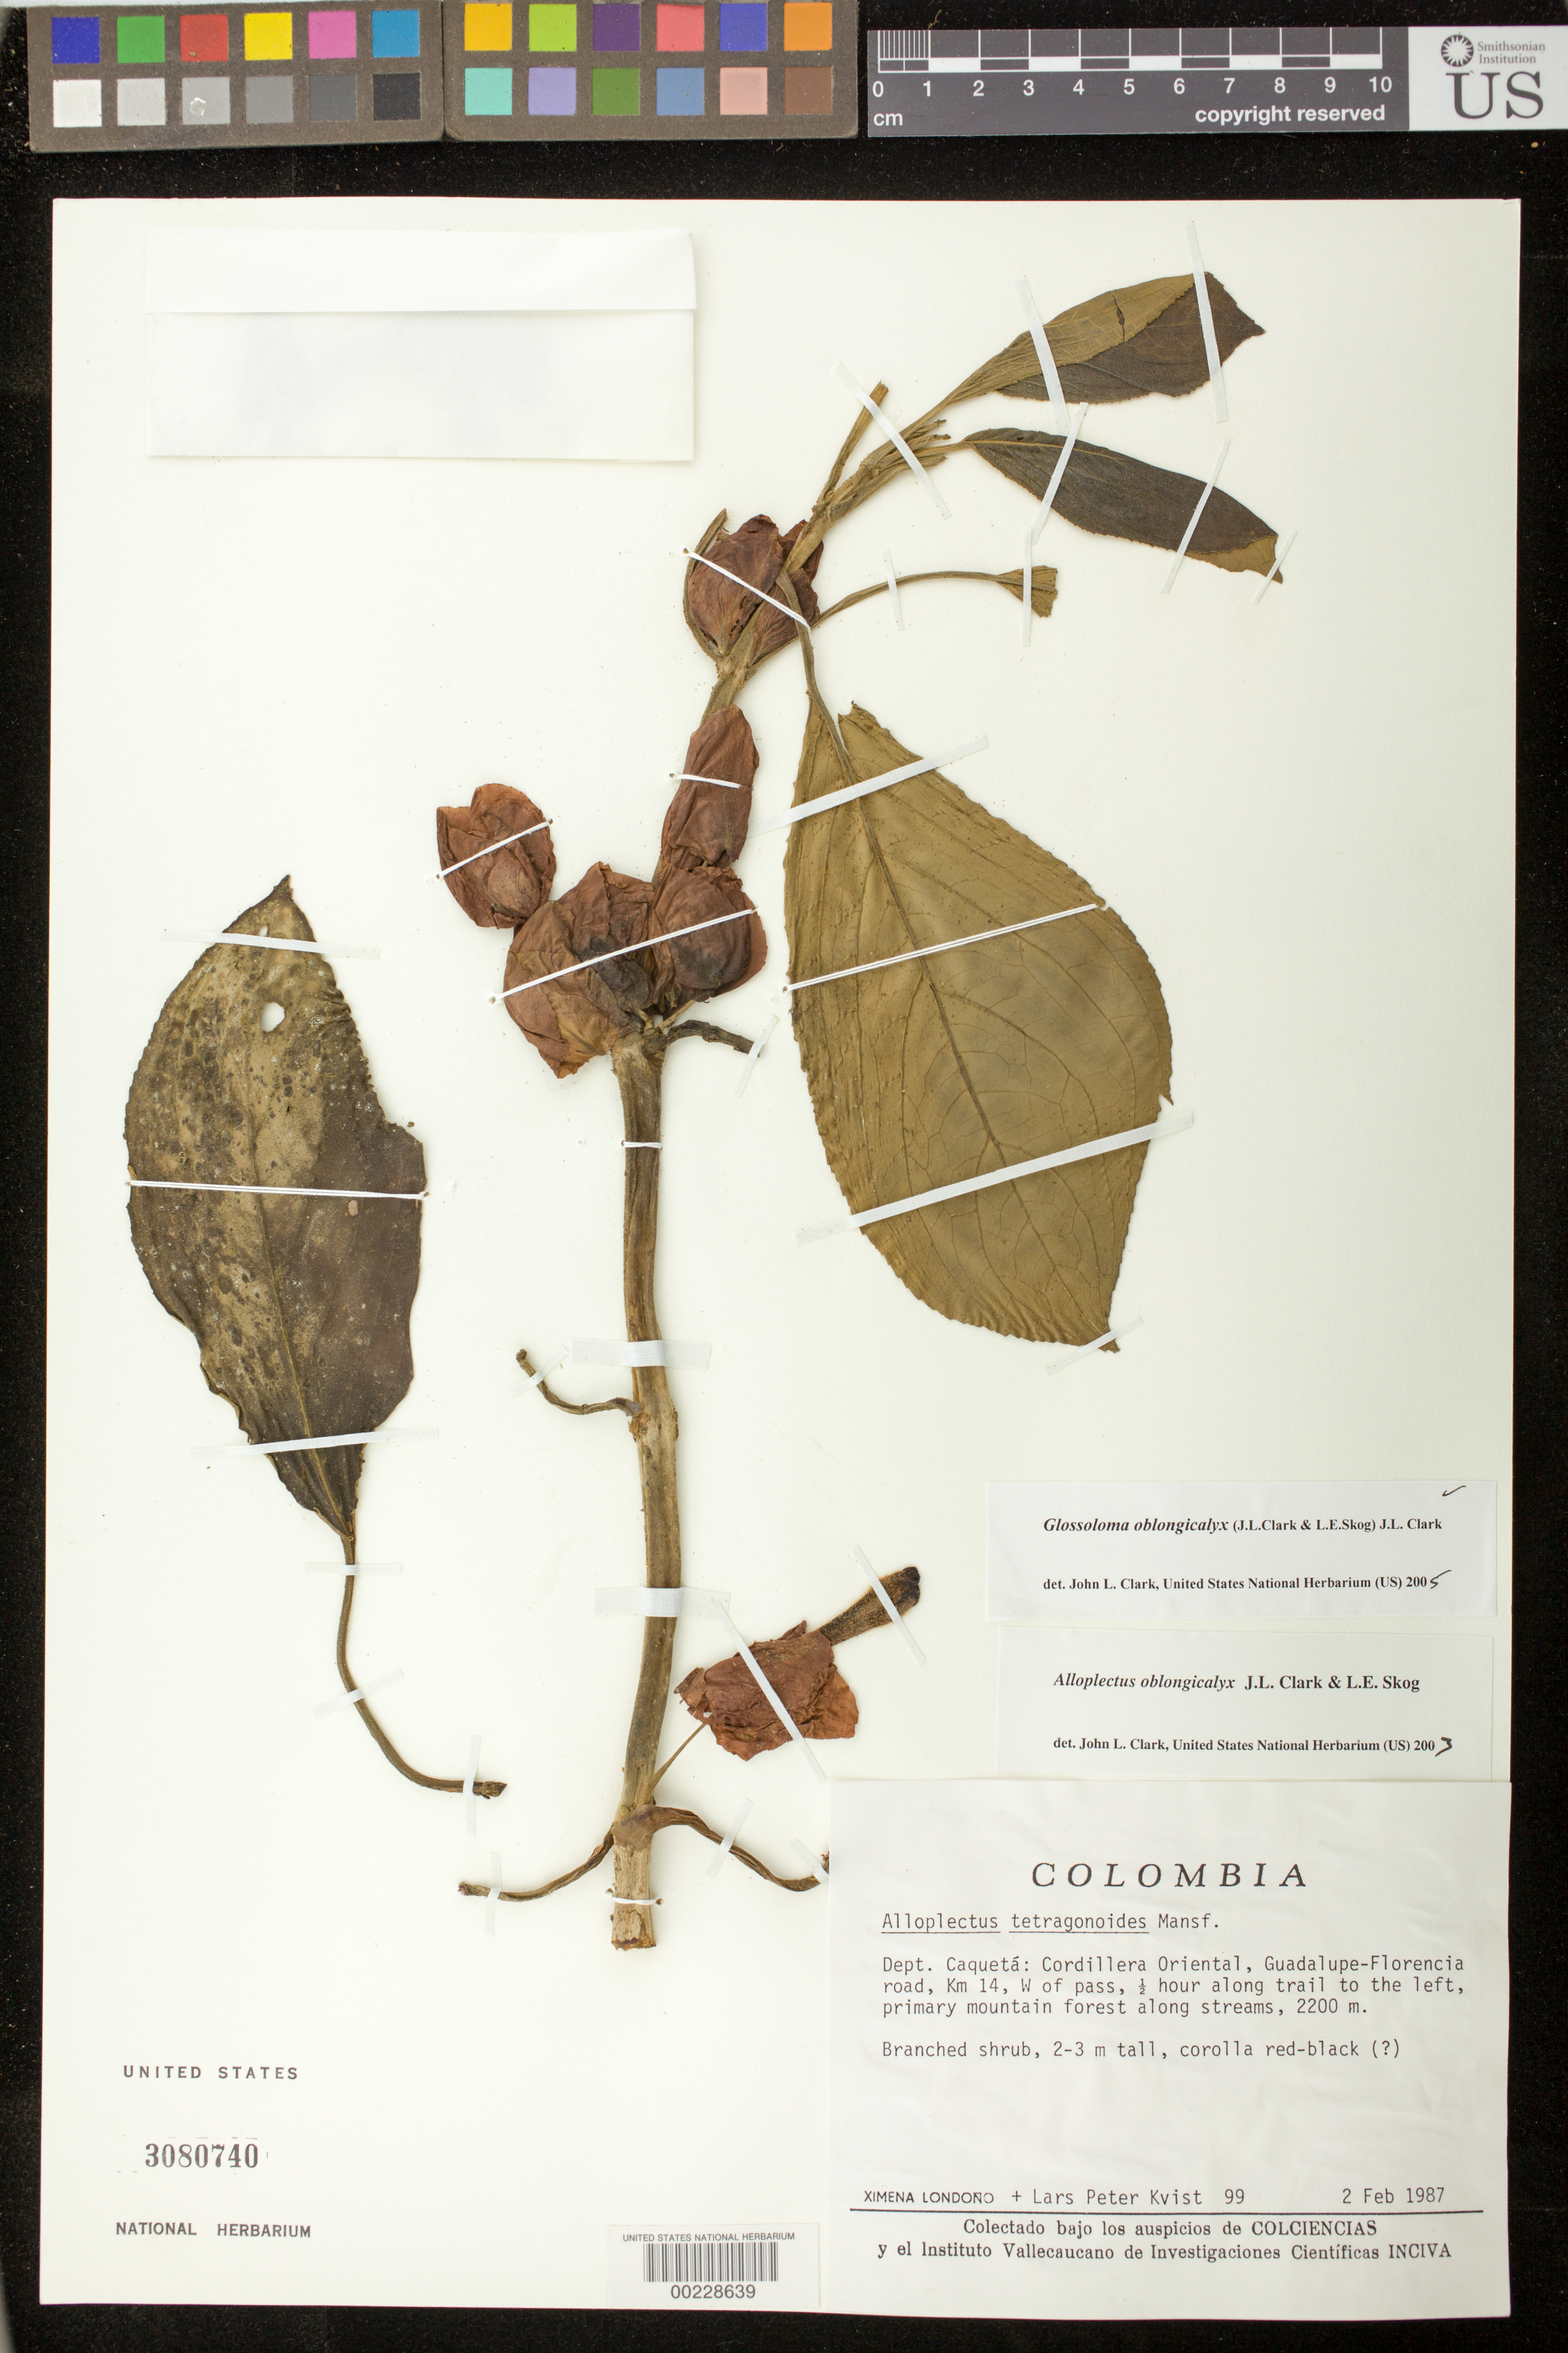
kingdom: Plantae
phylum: Tracheophyta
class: Magnoliopsida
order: Lamiales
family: Gesneriaceae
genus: Glossoloma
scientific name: Glossoloma oblongicalyx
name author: (J.L. Clark & L.E. Skog) J.L. Clark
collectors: X. Londoño & L. P. Kvist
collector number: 99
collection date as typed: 02 Feb 1987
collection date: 1987-02-02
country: Colombia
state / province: Caquetá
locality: Cordillera Oriental, Guadalupe - Florencia road, km 14, W of pass, 1/2 hour along trail to the left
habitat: Primary mountain forest along streams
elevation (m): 2200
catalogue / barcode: US 3080740